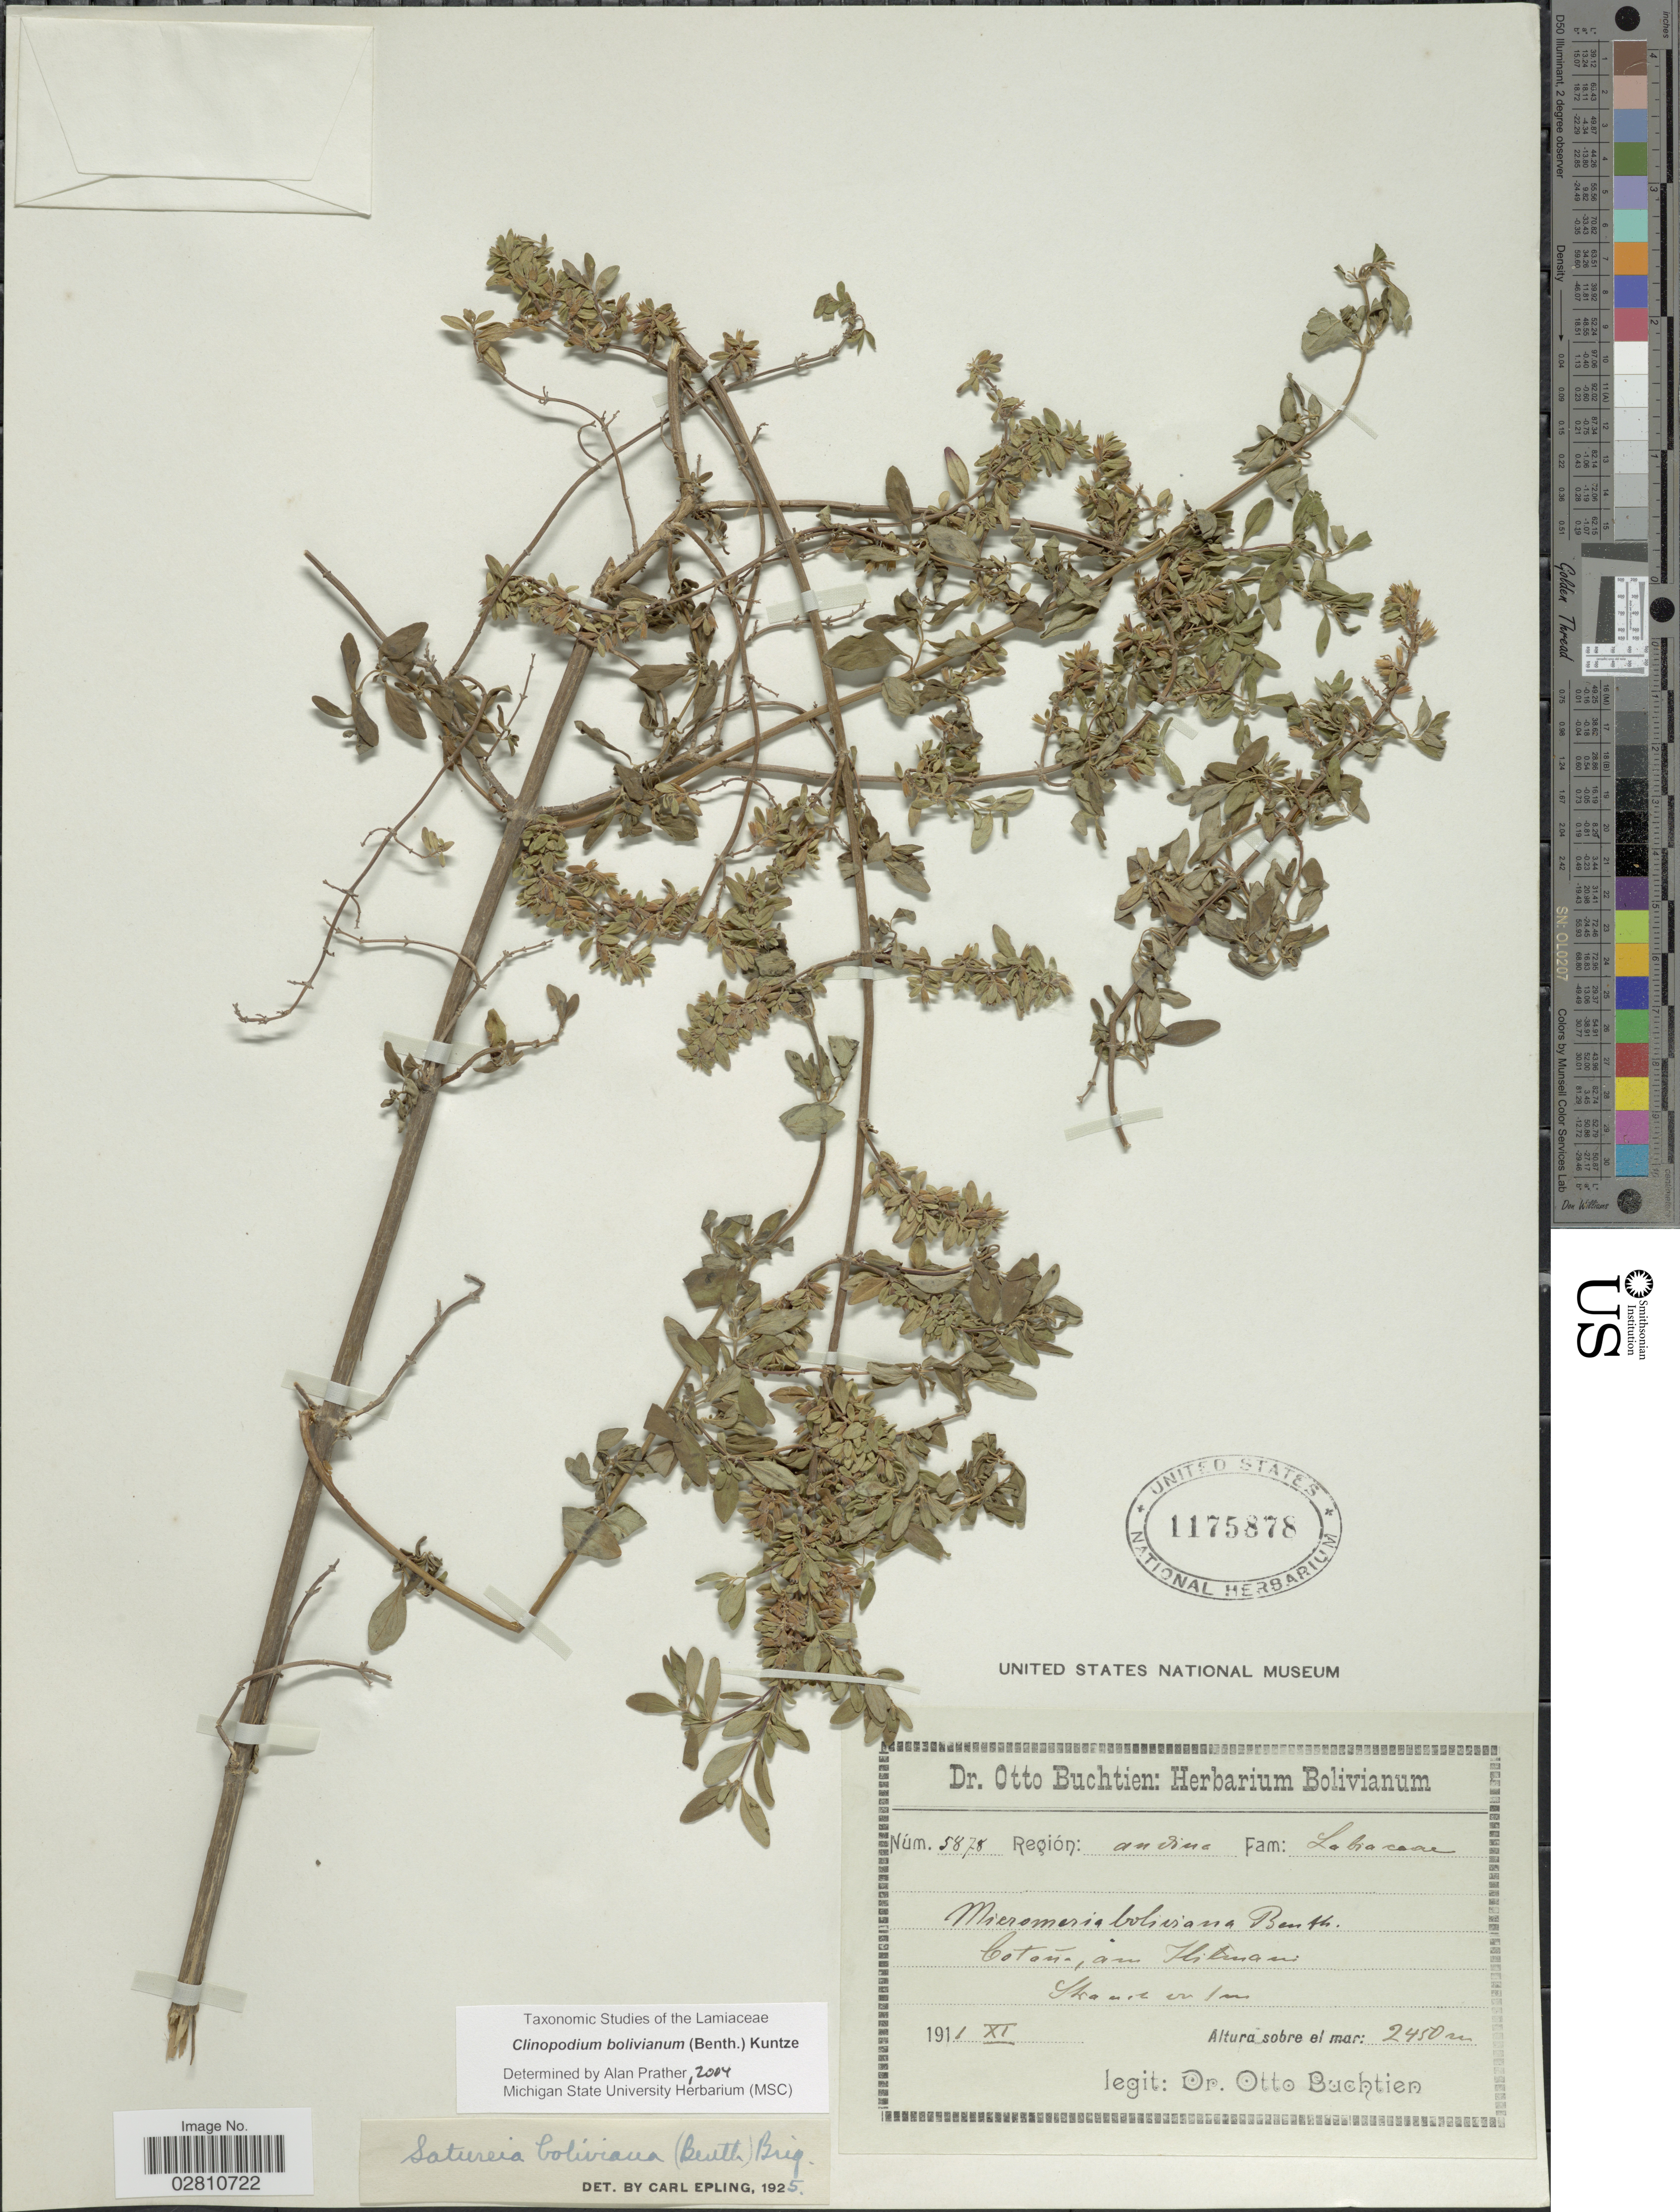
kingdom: Plantae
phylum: Tracheophyta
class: Magnoliopsida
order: Lamiales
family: Lamiaceae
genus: Clinopodium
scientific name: Clinopodium bolivianum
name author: (Benth.) Kuntze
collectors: O. Buchtien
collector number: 5878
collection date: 1911-11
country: Bolivia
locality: Región: Andina. Cotaña am Illimani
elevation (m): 2450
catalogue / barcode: US 1175878